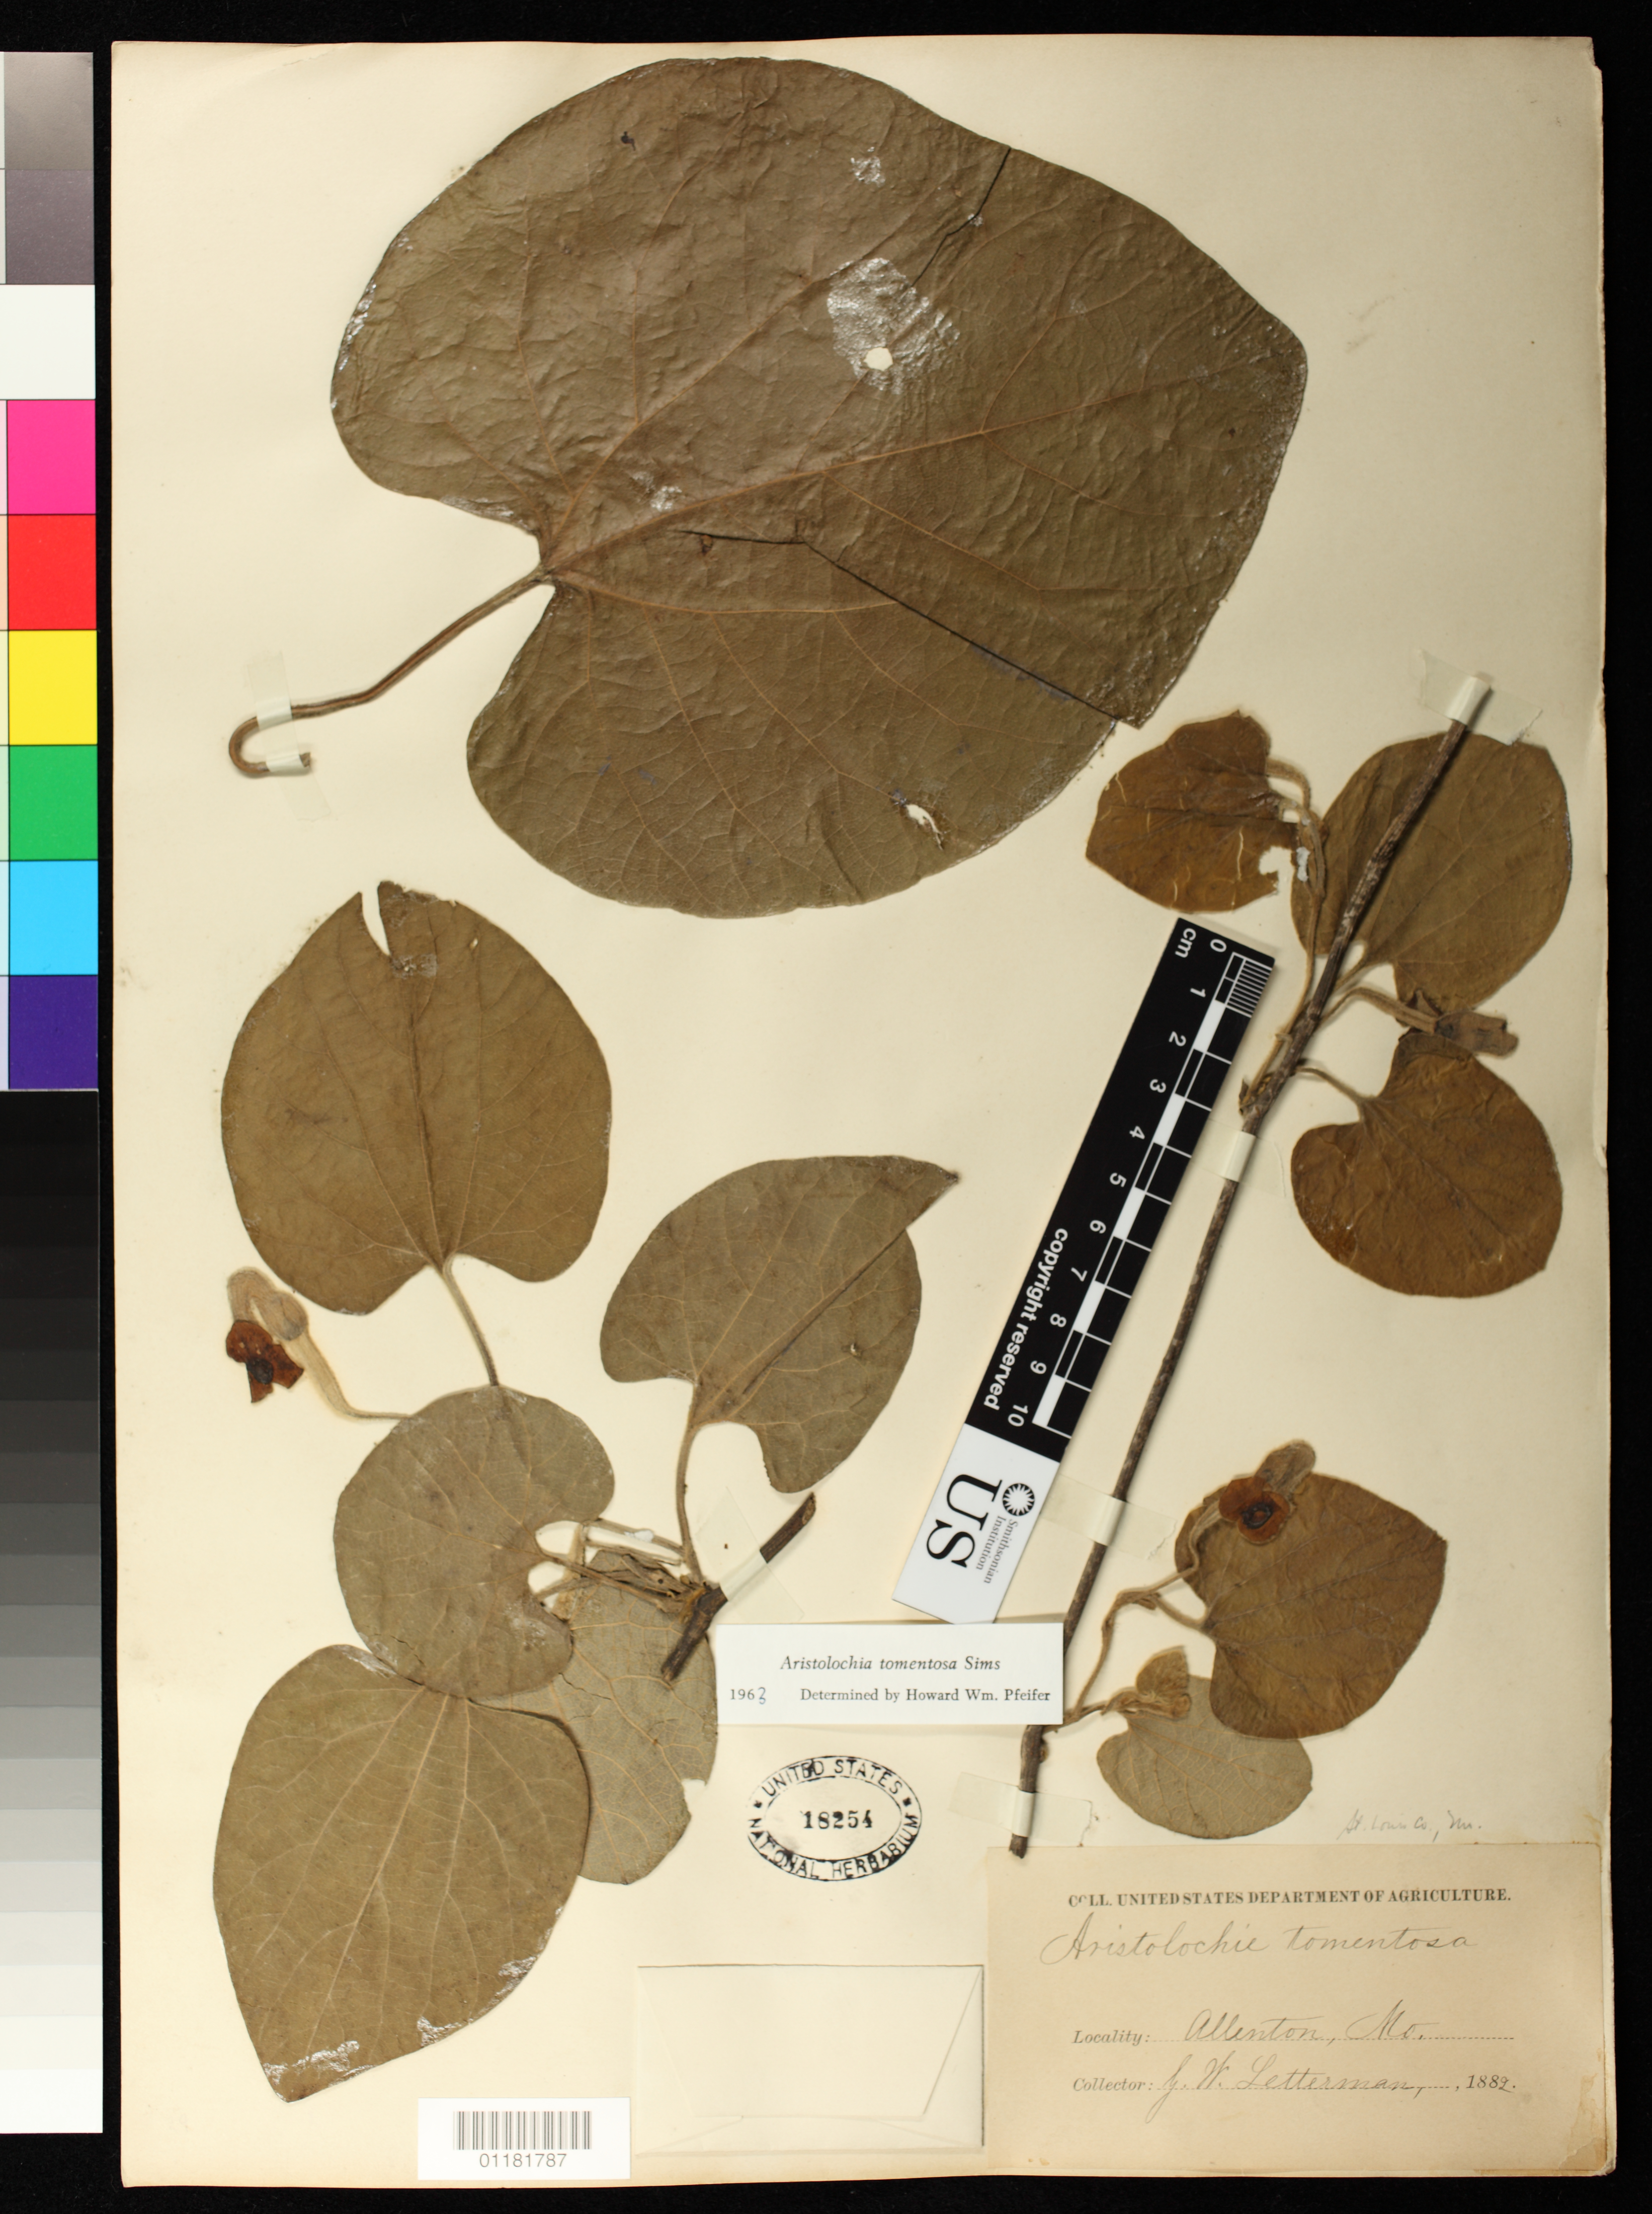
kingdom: Plantae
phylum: Tracheophyta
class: Magnoliopsida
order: Piperales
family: Aristolochiaceae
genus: Aristolochia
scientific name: Aristolochia tomentosa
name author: Sims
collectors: G. W. Letterman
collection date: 1882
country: United States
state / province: Missouri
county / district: St. Louis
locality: Allenton, St. Louis County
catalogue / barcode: US 18254